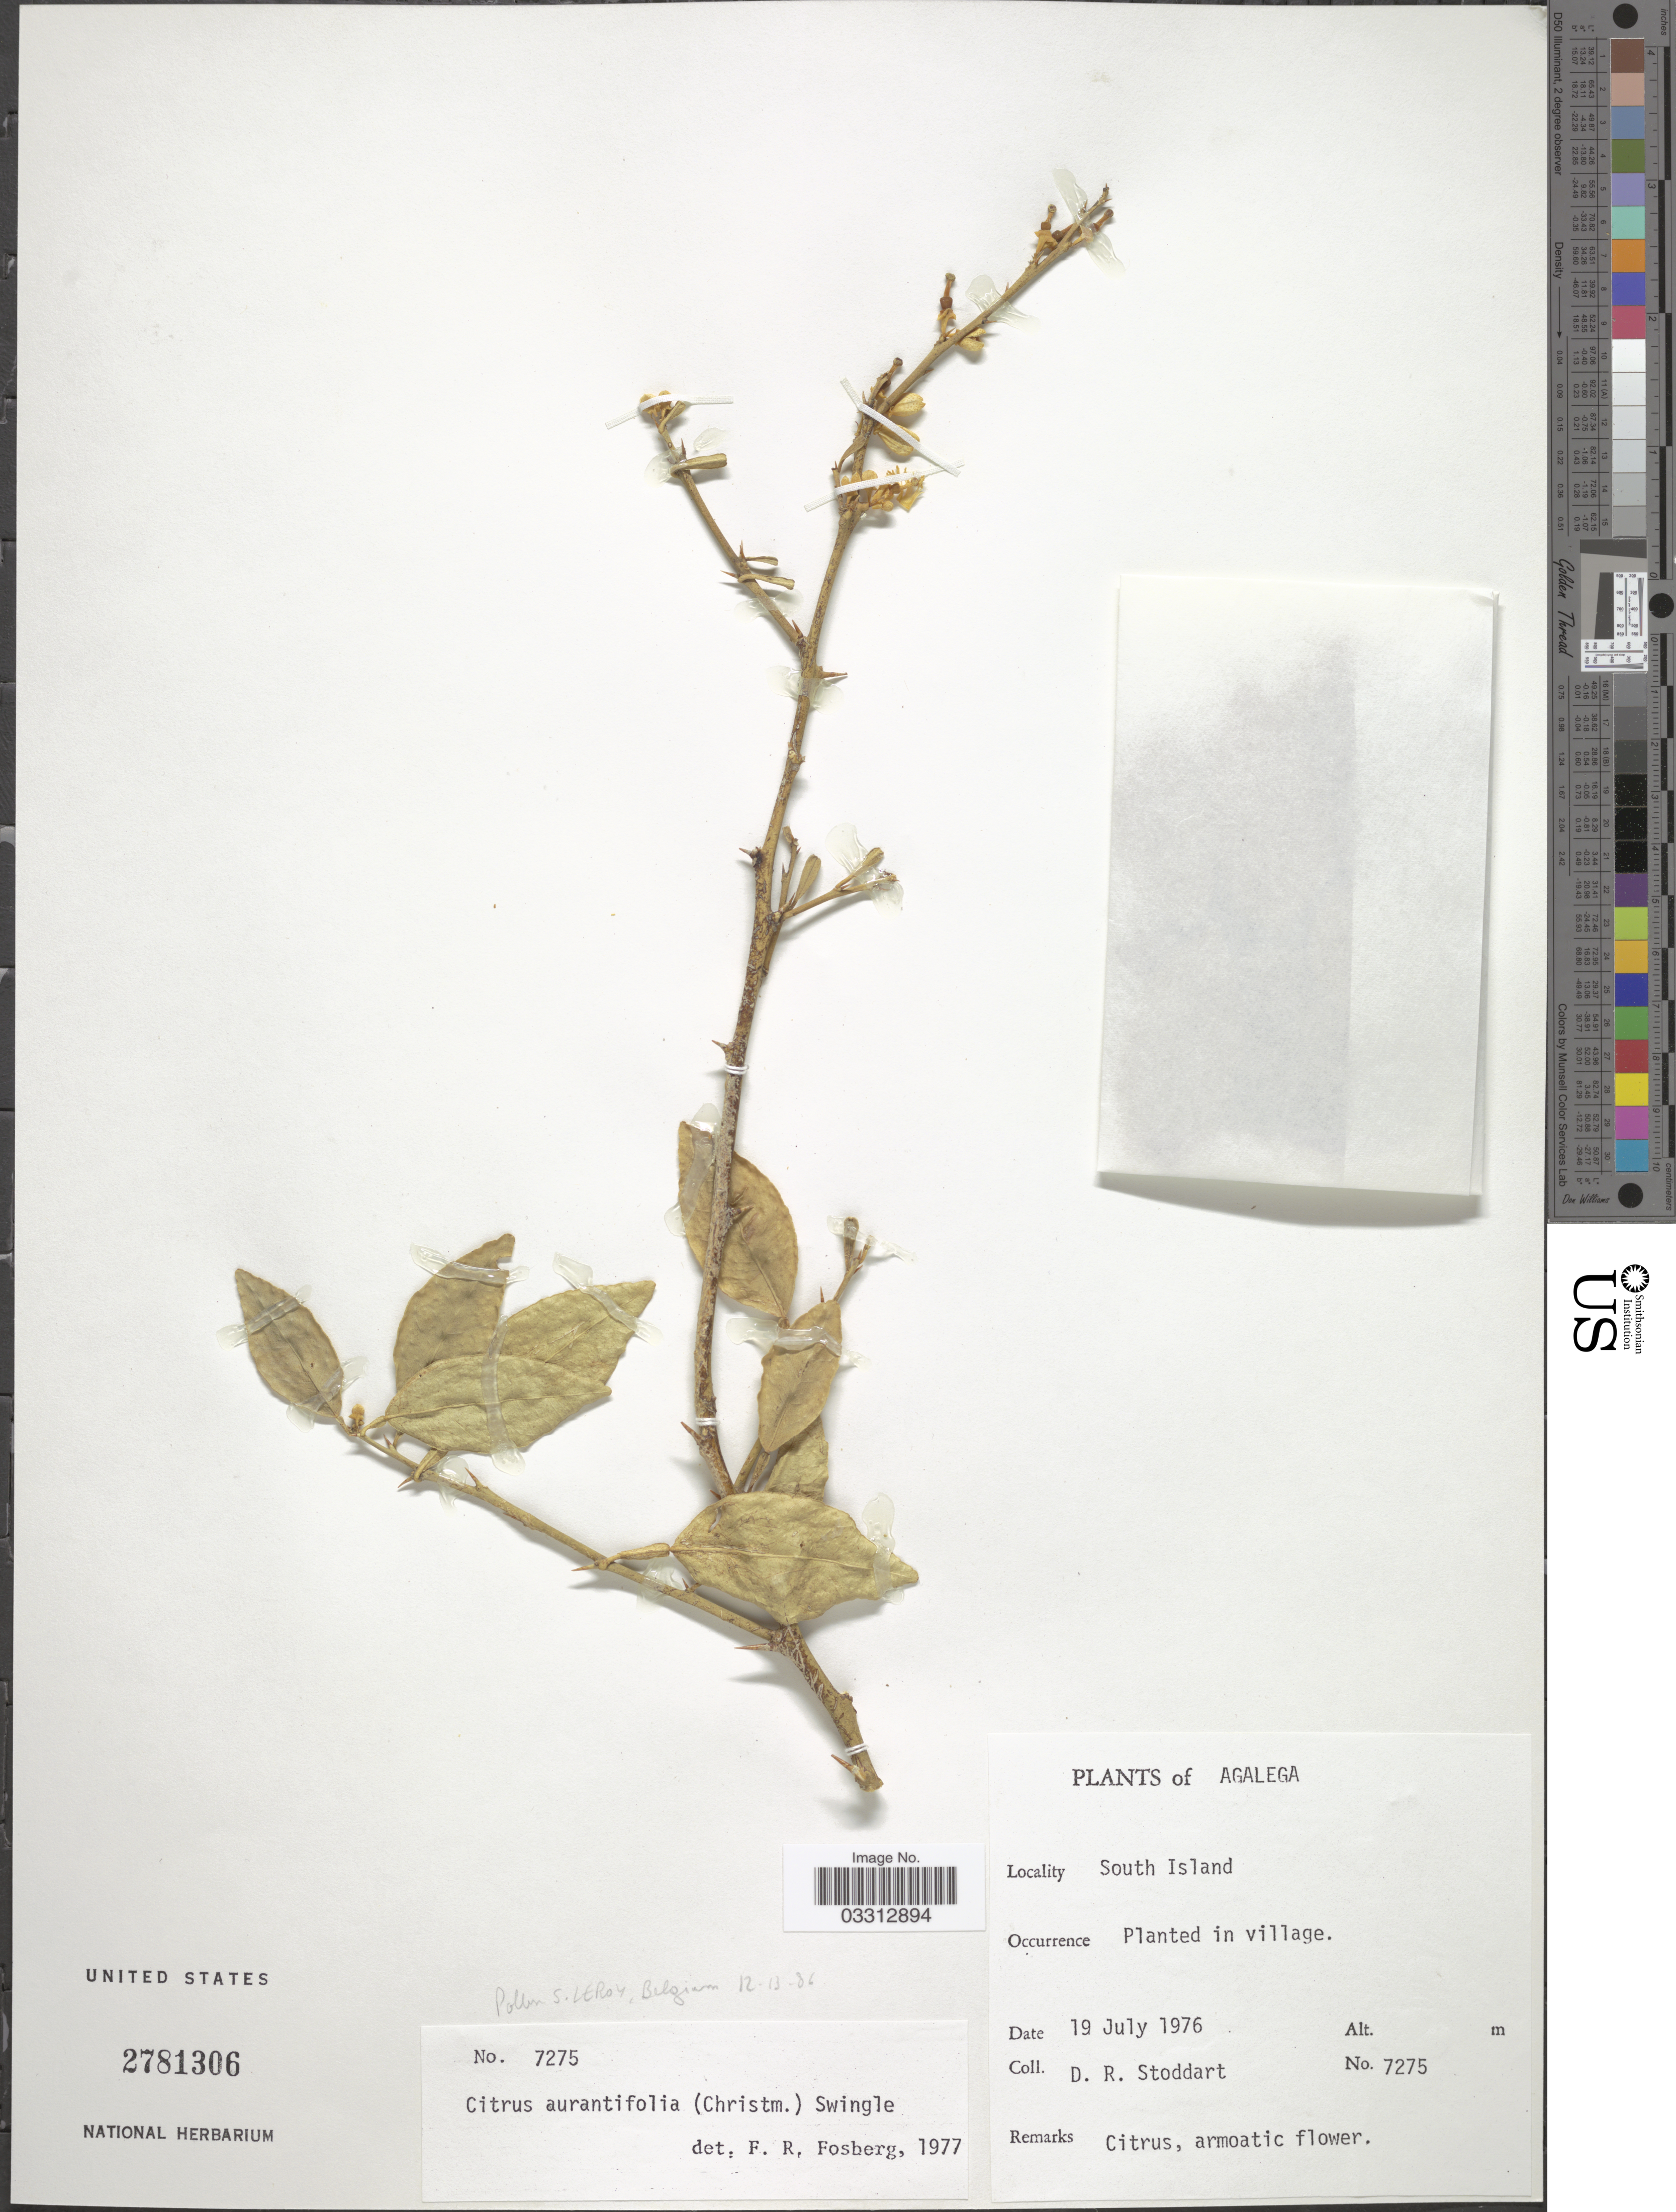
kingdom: Plantae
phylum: Tracheophyta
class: Magnoliopsida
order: Sapindales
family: Rutaceae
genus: Citrus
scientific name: Citrus x aurantifolia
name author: (Christm.) Swingle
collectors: D. R. Stoddart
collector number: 7275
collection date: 1976-07-19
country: Mauritius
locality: Agalega. South Island. In village.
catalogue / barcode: US 2781306